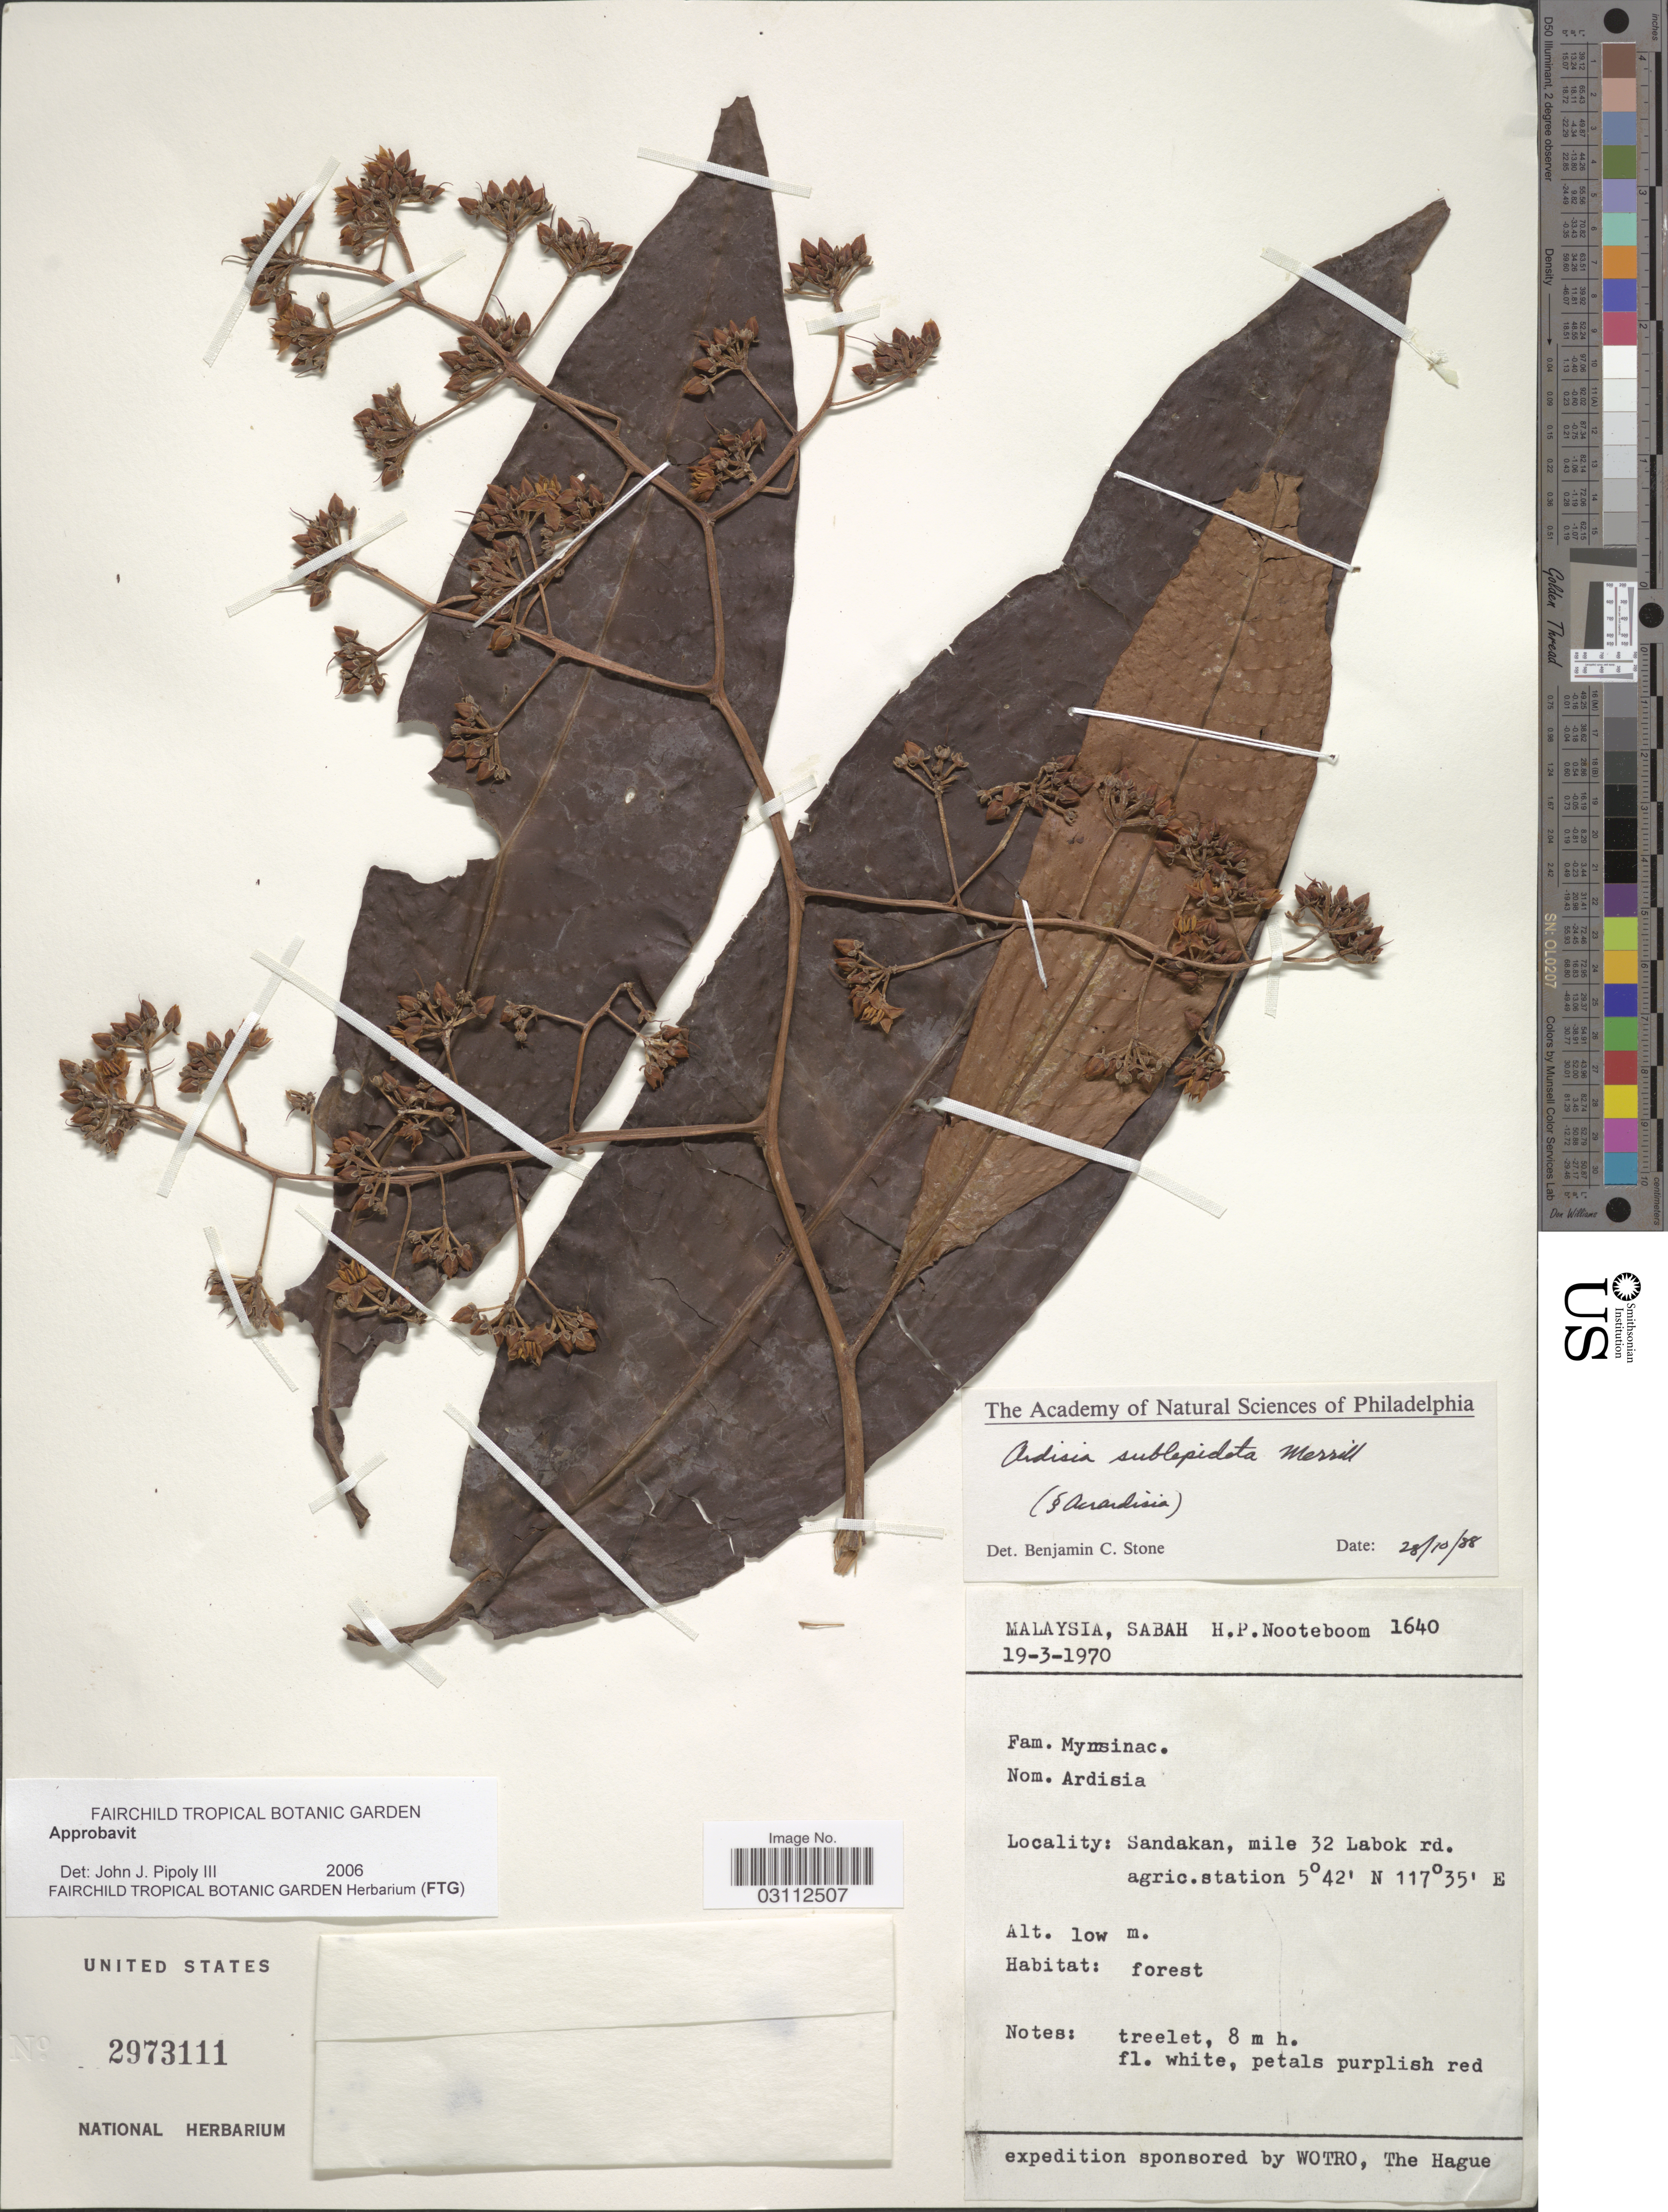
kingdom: Plantae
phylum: Tracheophyta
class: Magnoliopsida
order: Ericales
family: Primulaceae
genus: Ardisia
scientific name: Ardisia sublepidota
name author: Merr.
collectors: H. P. Nooteboom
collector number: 1640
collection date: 1970-03-19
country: Malaysia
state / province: Sabah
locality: Sandakan, mile 32 Labok rd. agric. station.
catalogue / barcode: US 2973111